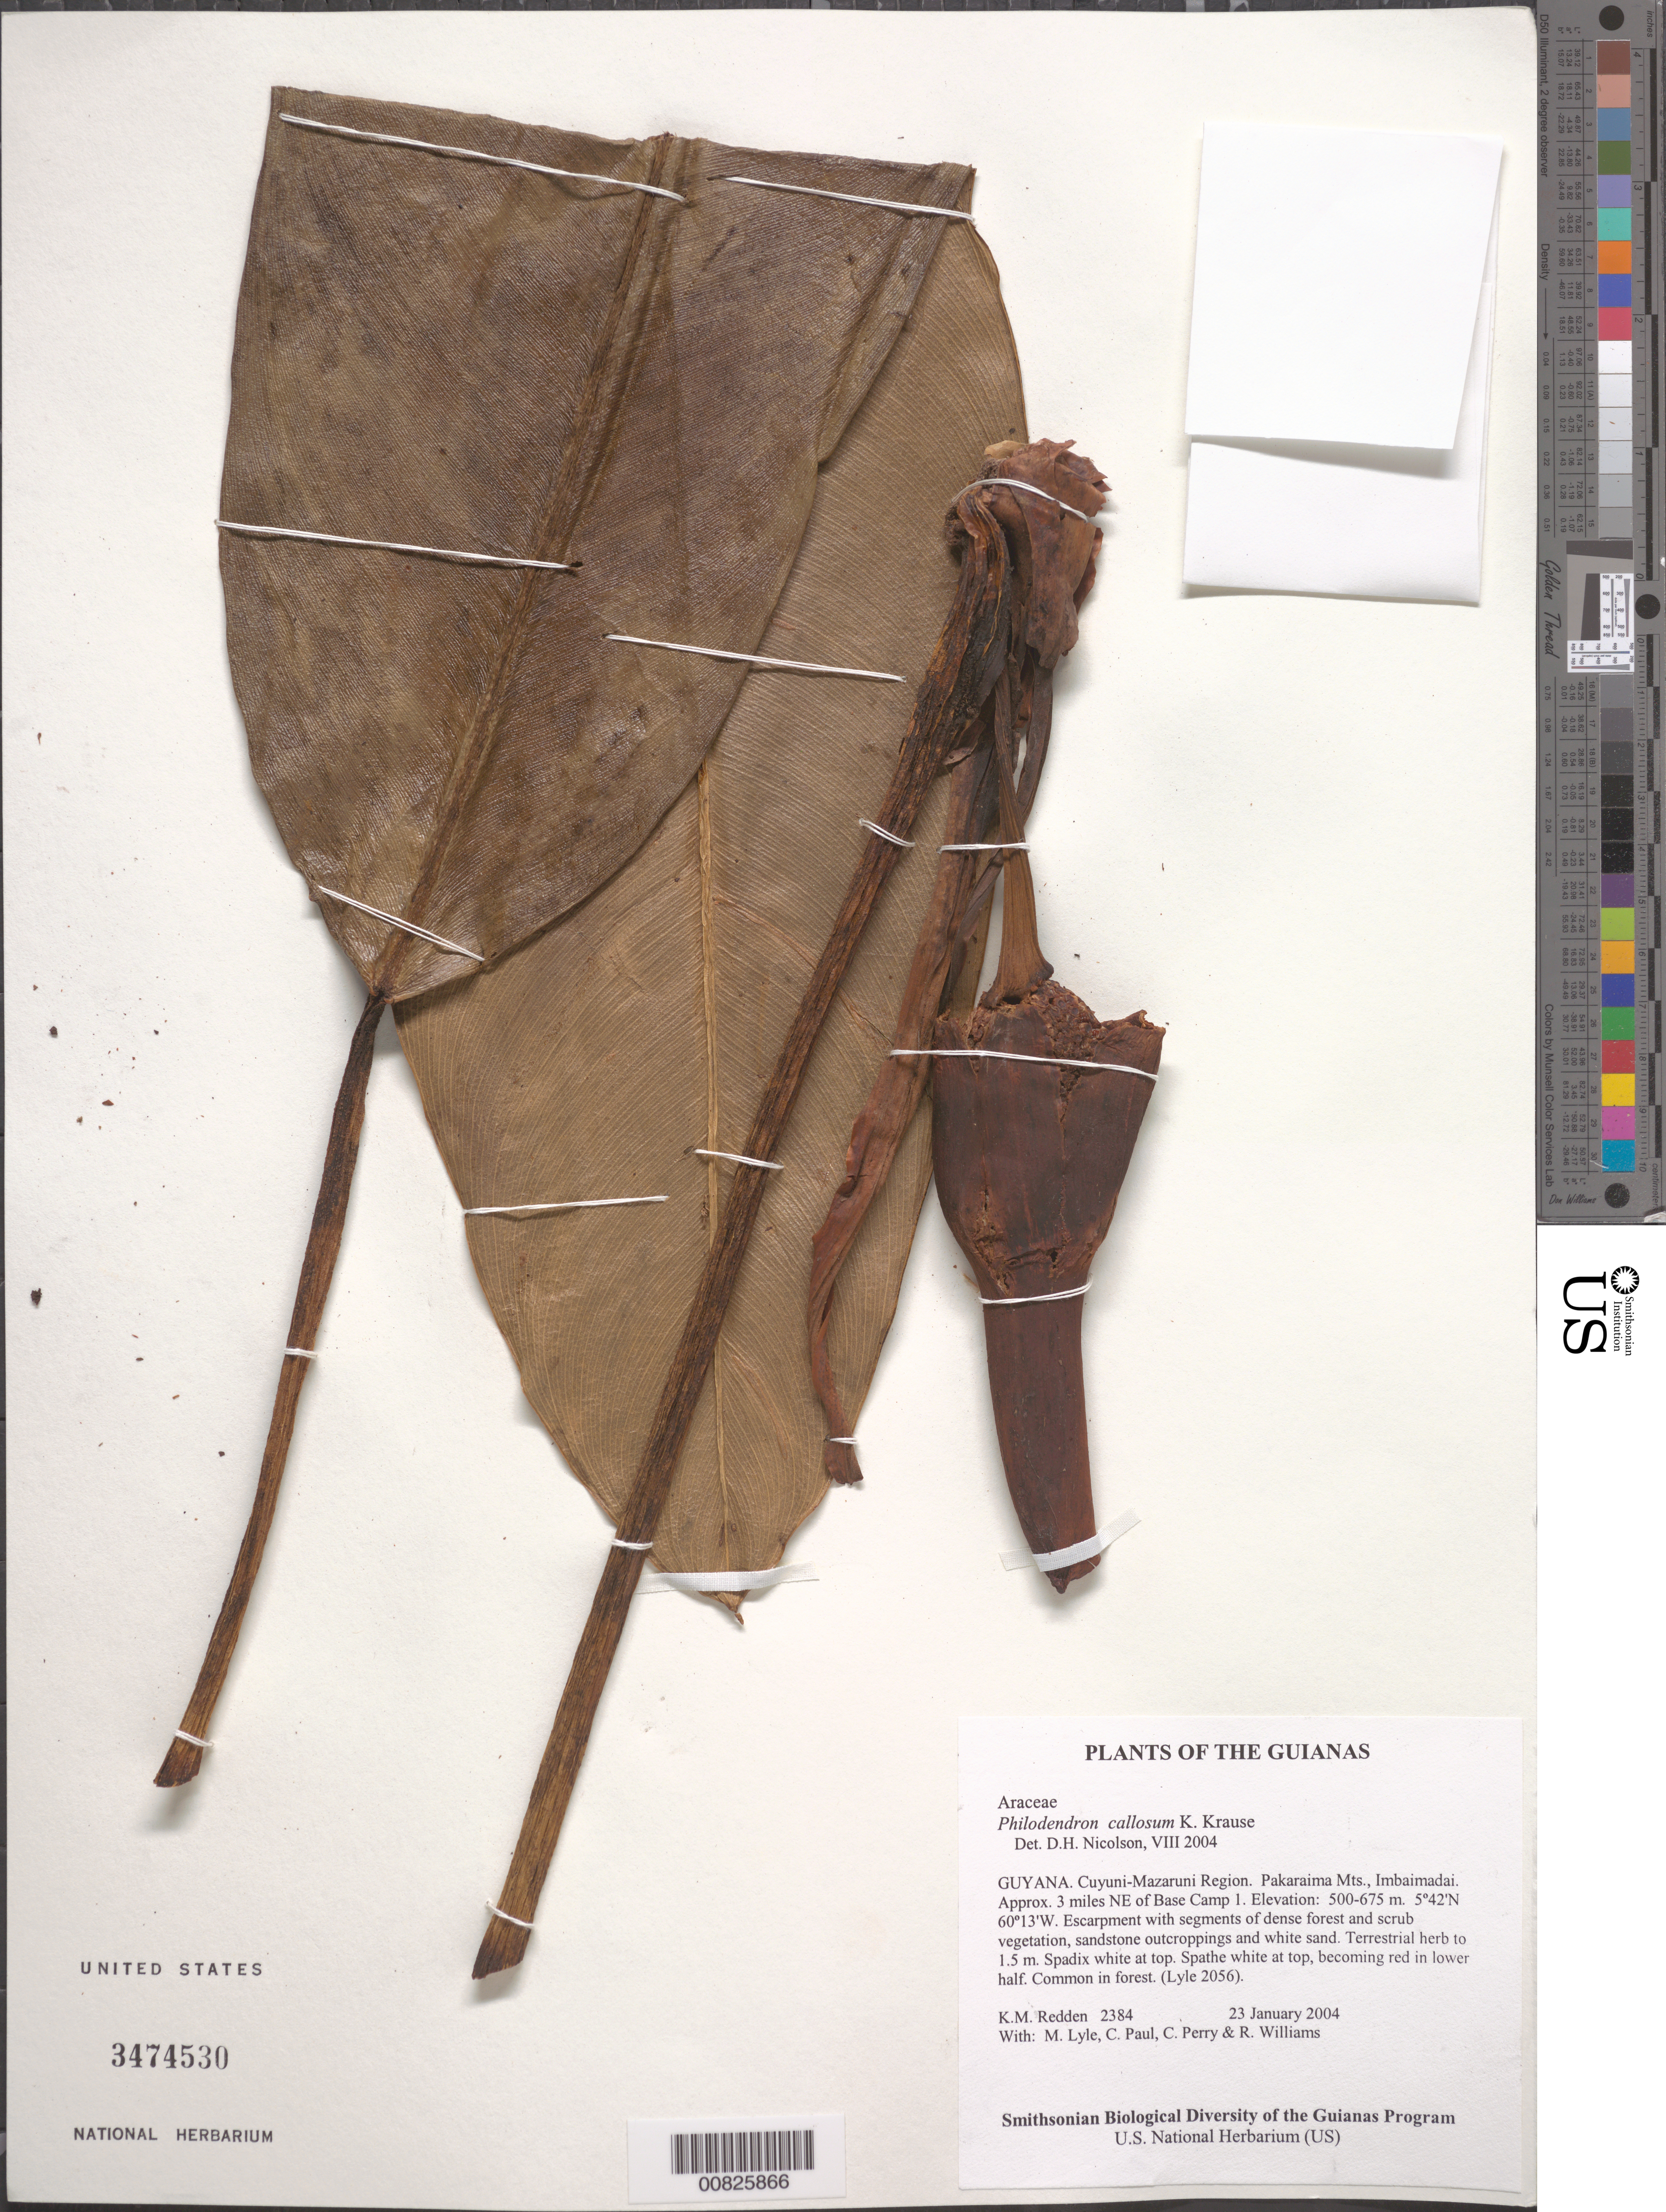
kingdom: Plantae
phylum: Tracheophyta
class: Liliopsida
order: Alismatales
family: Araceae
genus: Philodendron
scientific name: Philodendron callosum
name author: K. Krause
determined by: Nicolson, Dan H.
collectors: K. M. Redden, M. Lyle, C. Paul, C. Perry & R. Williams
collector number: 2384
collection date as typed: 23 January 2004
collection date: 2004-01-23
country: Guyana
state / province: Cuyuni-Mazaruni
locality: Pakaraima Mts., Imbaimadai. Approx. 3 miles NE of Base Camp 1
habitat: Escarpment with segments of dense forest and scrub vegetation, sandstone outcroppings and white sand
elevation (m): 500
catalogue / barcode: US 3474530